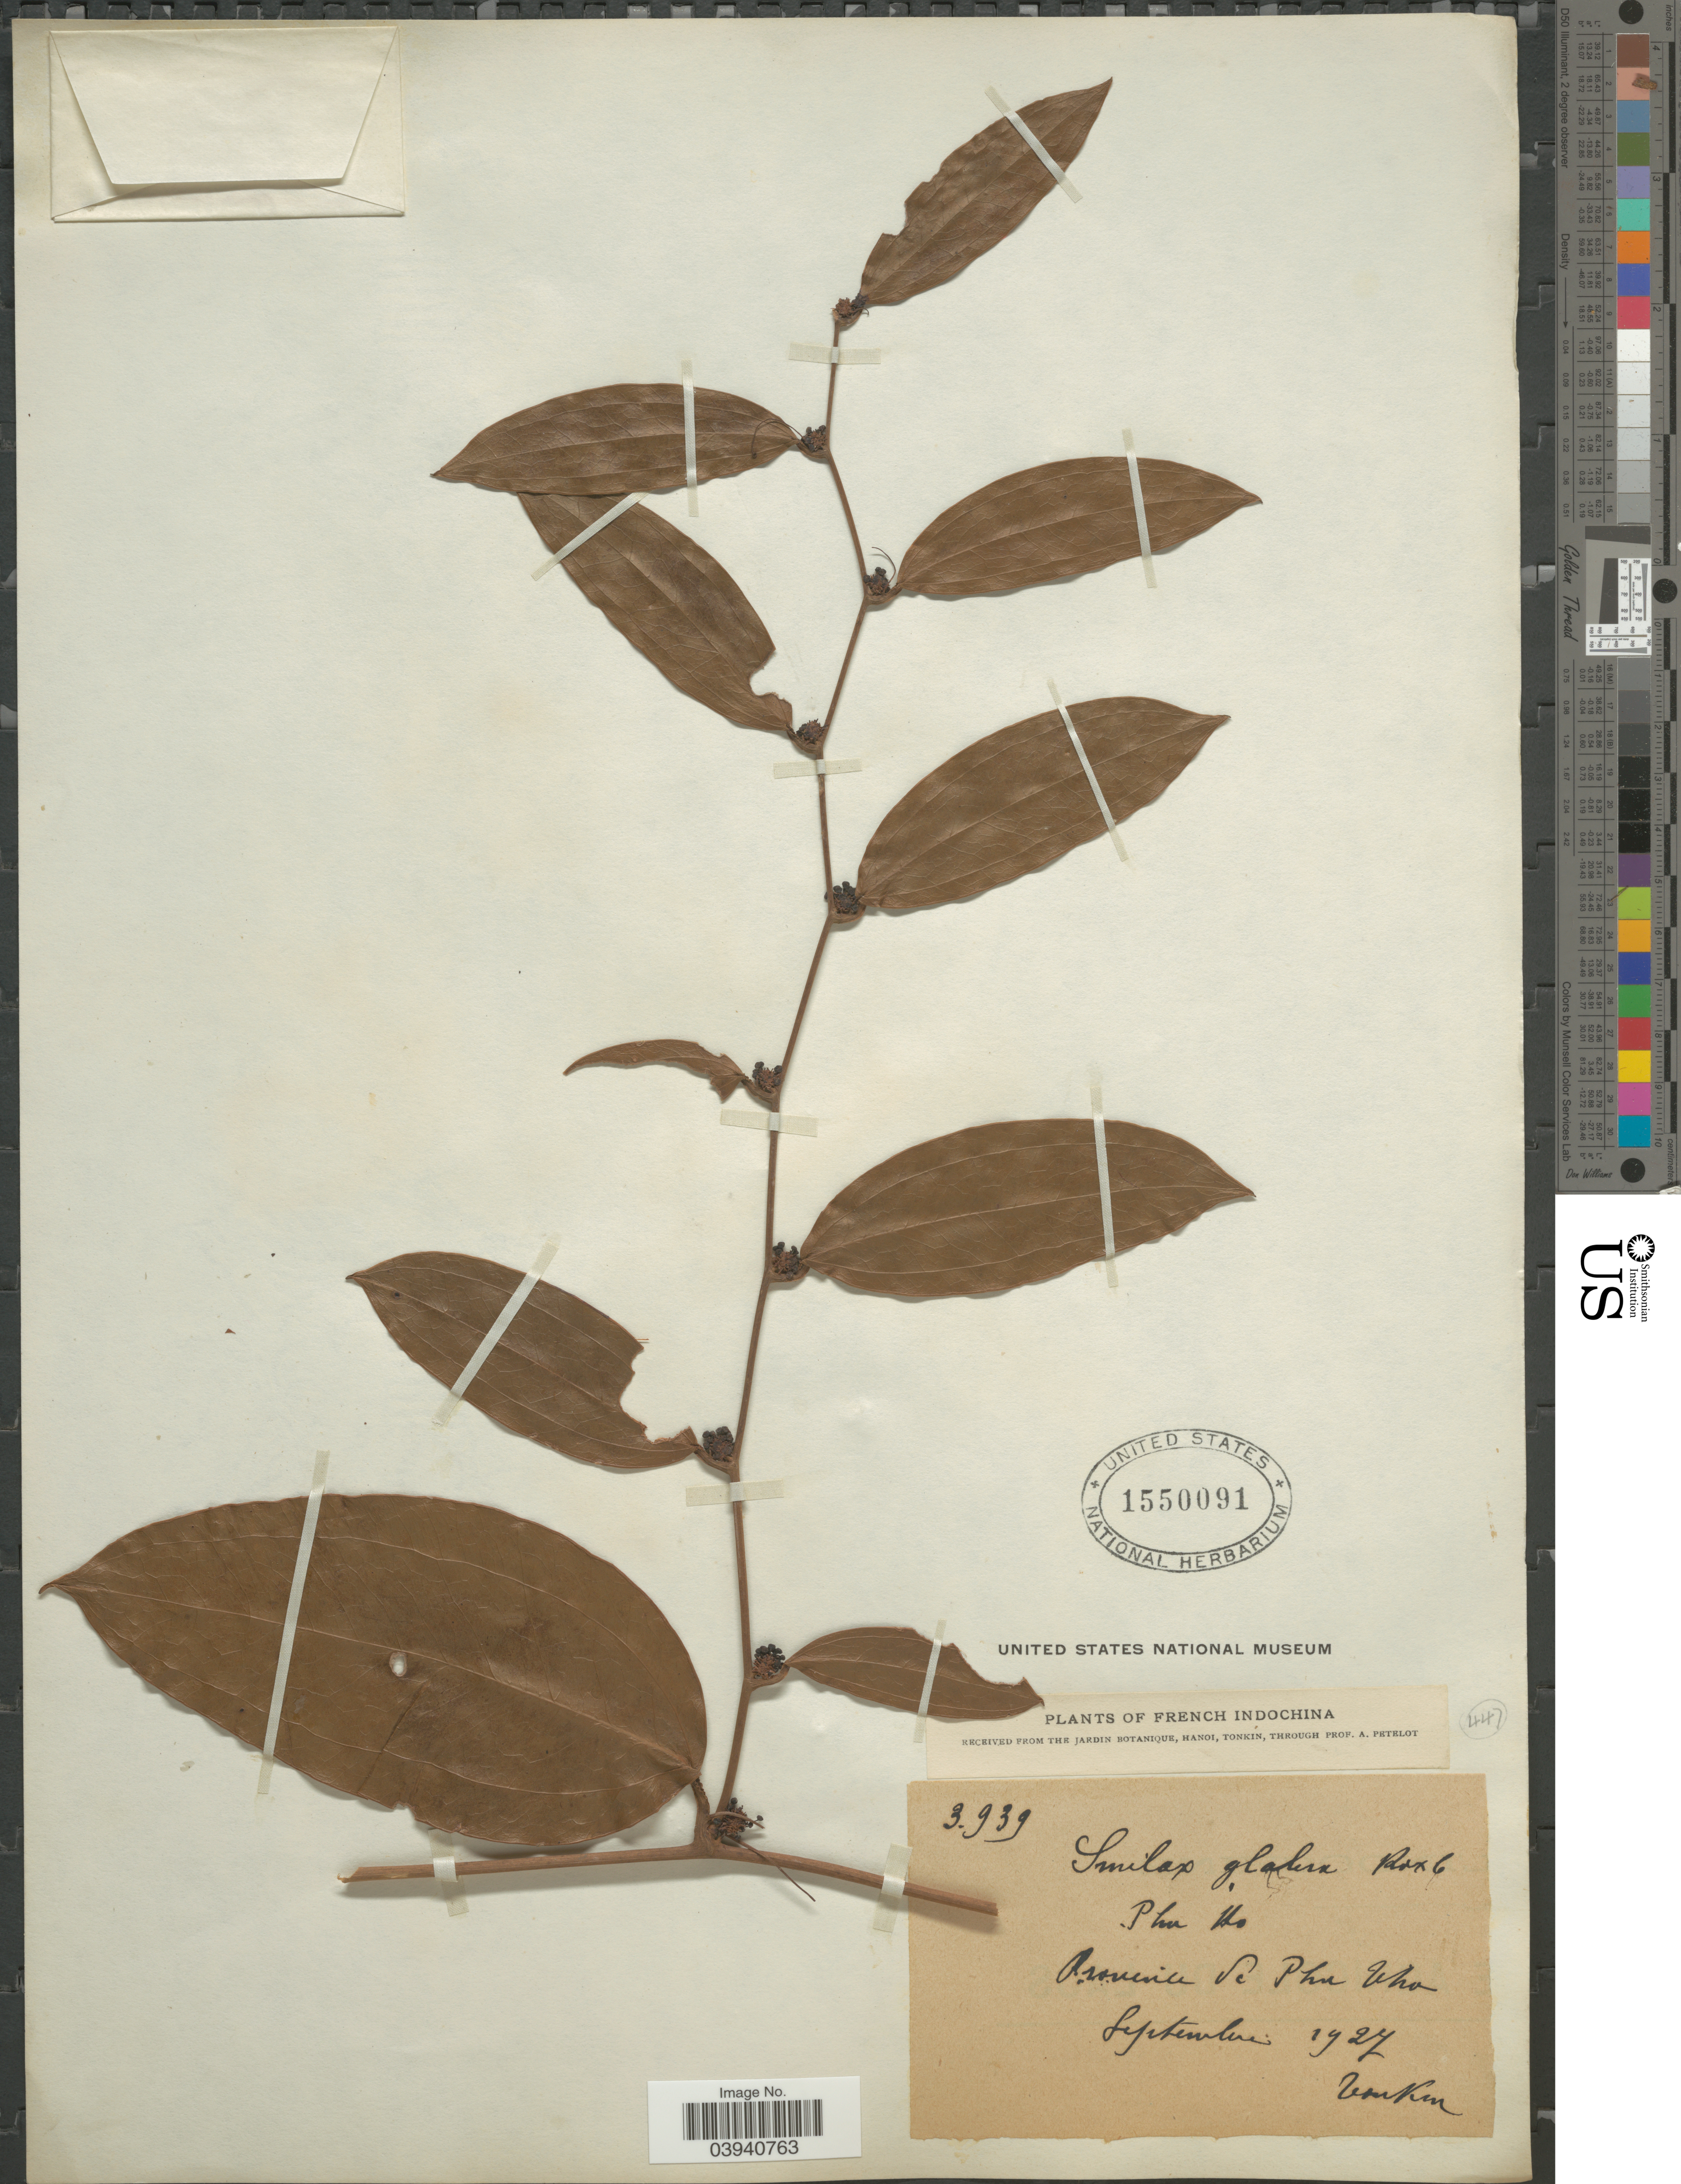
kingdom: Plantae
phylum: Tracheophyta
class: Liliopsida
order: Liliales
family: Smilacaceae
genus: Smilax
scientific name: Smilax glabra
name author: Roxb.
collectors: P. A. Pételot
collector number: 3939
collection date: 1927-09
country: Vietnam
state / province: Phu Tho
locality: French IndoChina. Phu Ho. Province de Phu Tho.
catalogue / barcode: US 1550091